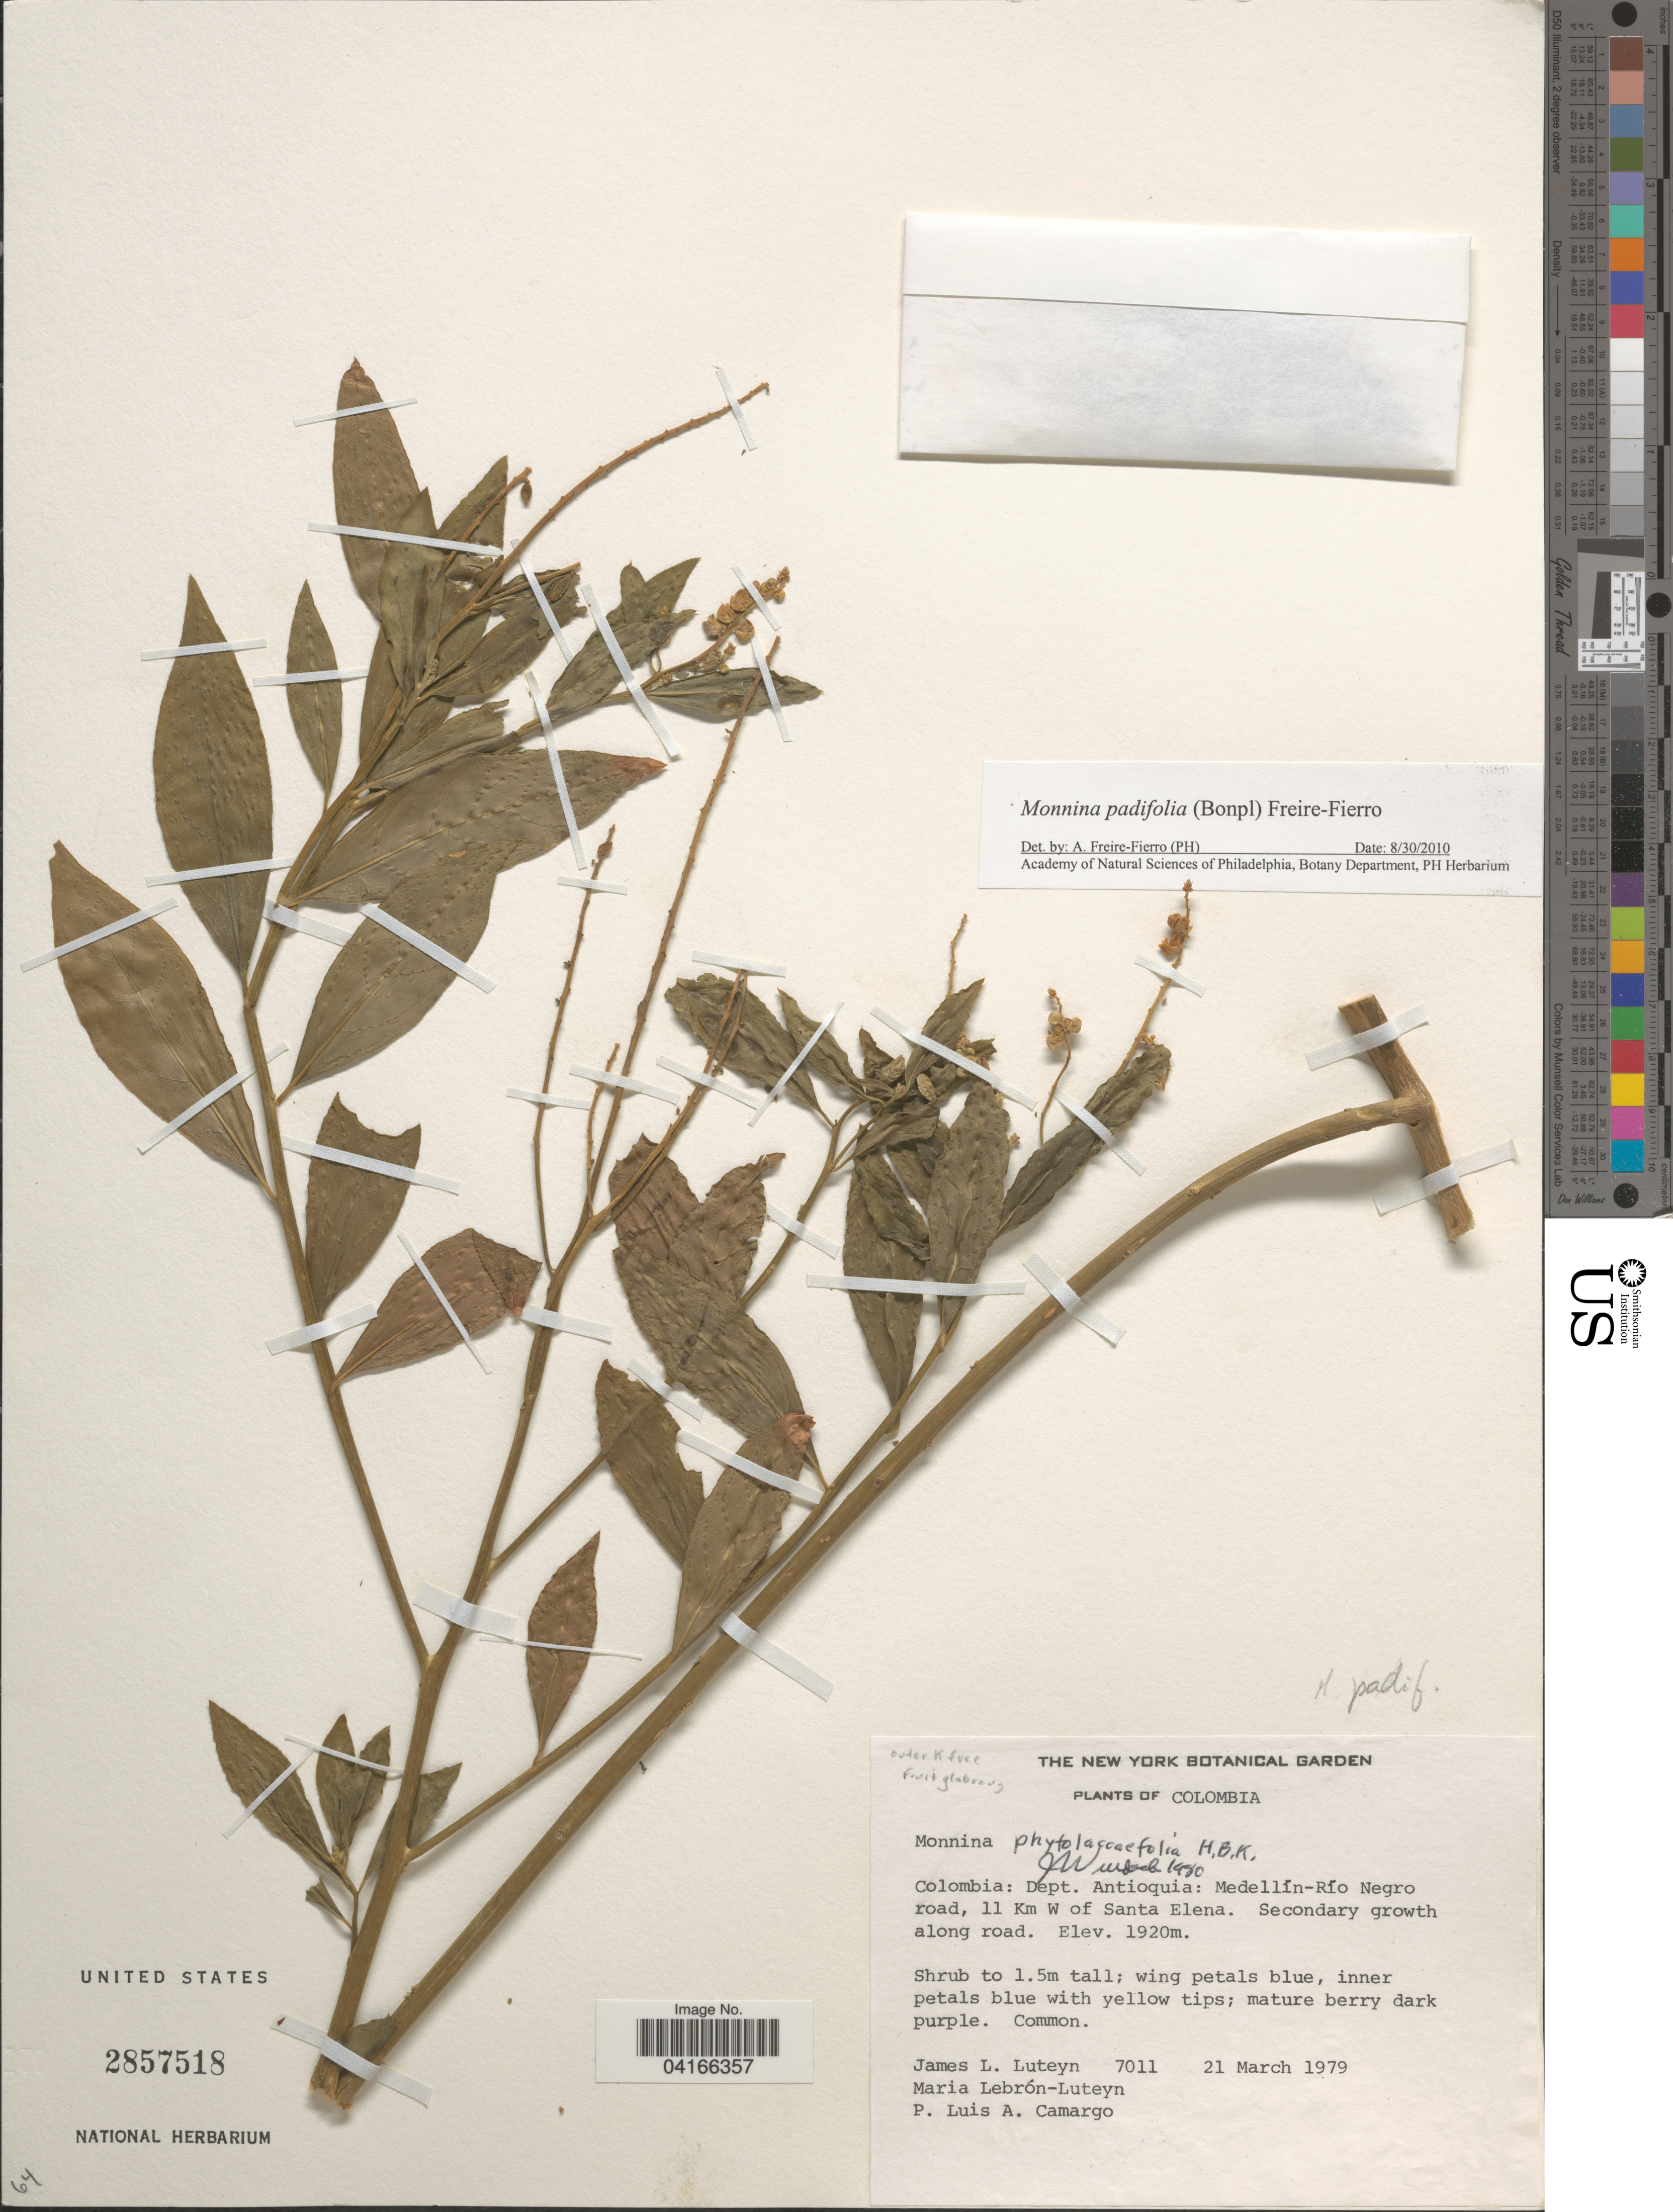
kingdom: Plantae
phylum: Tracheophyta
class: Magnoliopsida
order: Fabales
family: Polygalaceae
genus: Monnina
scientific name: Monnina phytolaccifolia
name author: Kunth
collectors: J. L. Luteyn, M. L. Lebrón-Luteyn & P. Camargo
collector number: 7011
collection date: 1979-03-21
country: Colombia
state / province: Antioquia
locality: Dept. Antioquia: Medellín-Río Negro road, 11 Km W of Santa Elena.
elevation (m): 1920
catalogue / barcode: US 2857518